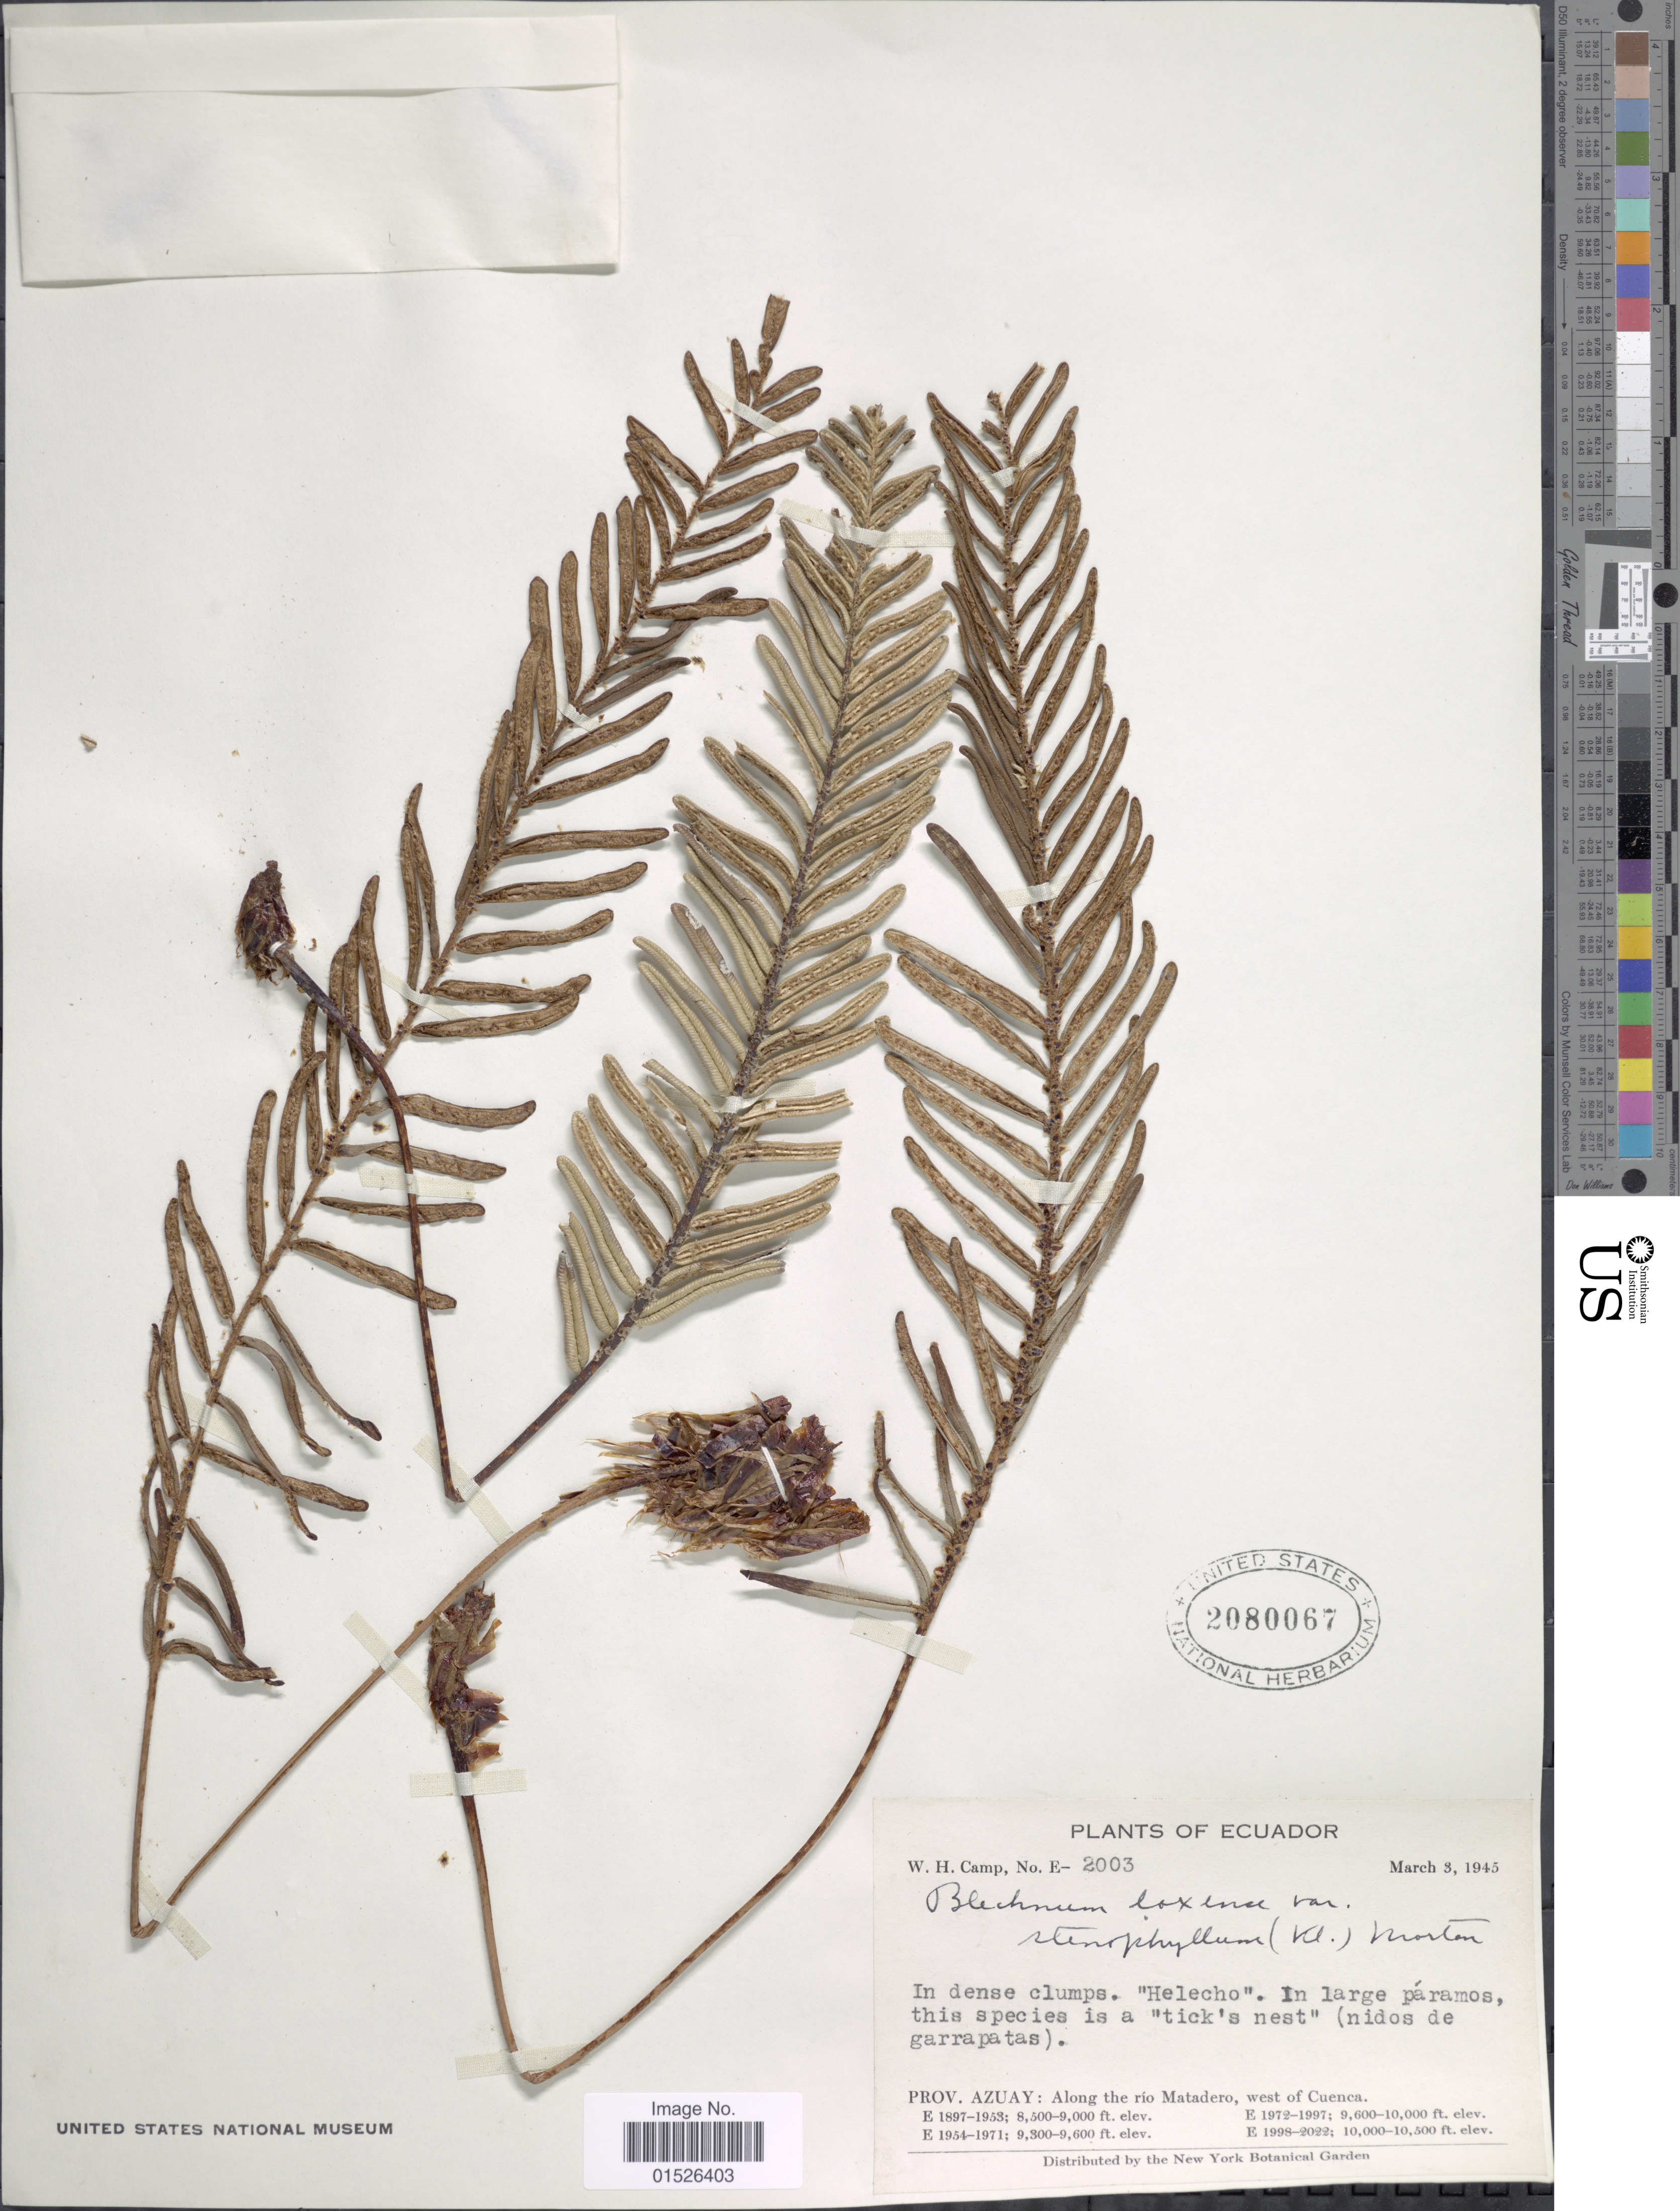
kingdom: Plantae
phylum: Tracheophyta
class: Polypodiopsida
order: Polypodiales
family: Blechnaceae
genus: Blechnum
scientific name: Blechnum loxense var. stenophyllum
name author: (Klotzsch) Lellinger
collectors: W. H. Camp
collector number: E-2003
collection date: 1945-03-03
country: Ecuador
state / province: Azuay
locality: Ecuador, Prov. Azuay: along the rio Matadero. west of Cuenca.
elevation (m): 3048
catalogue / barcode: US 2080067